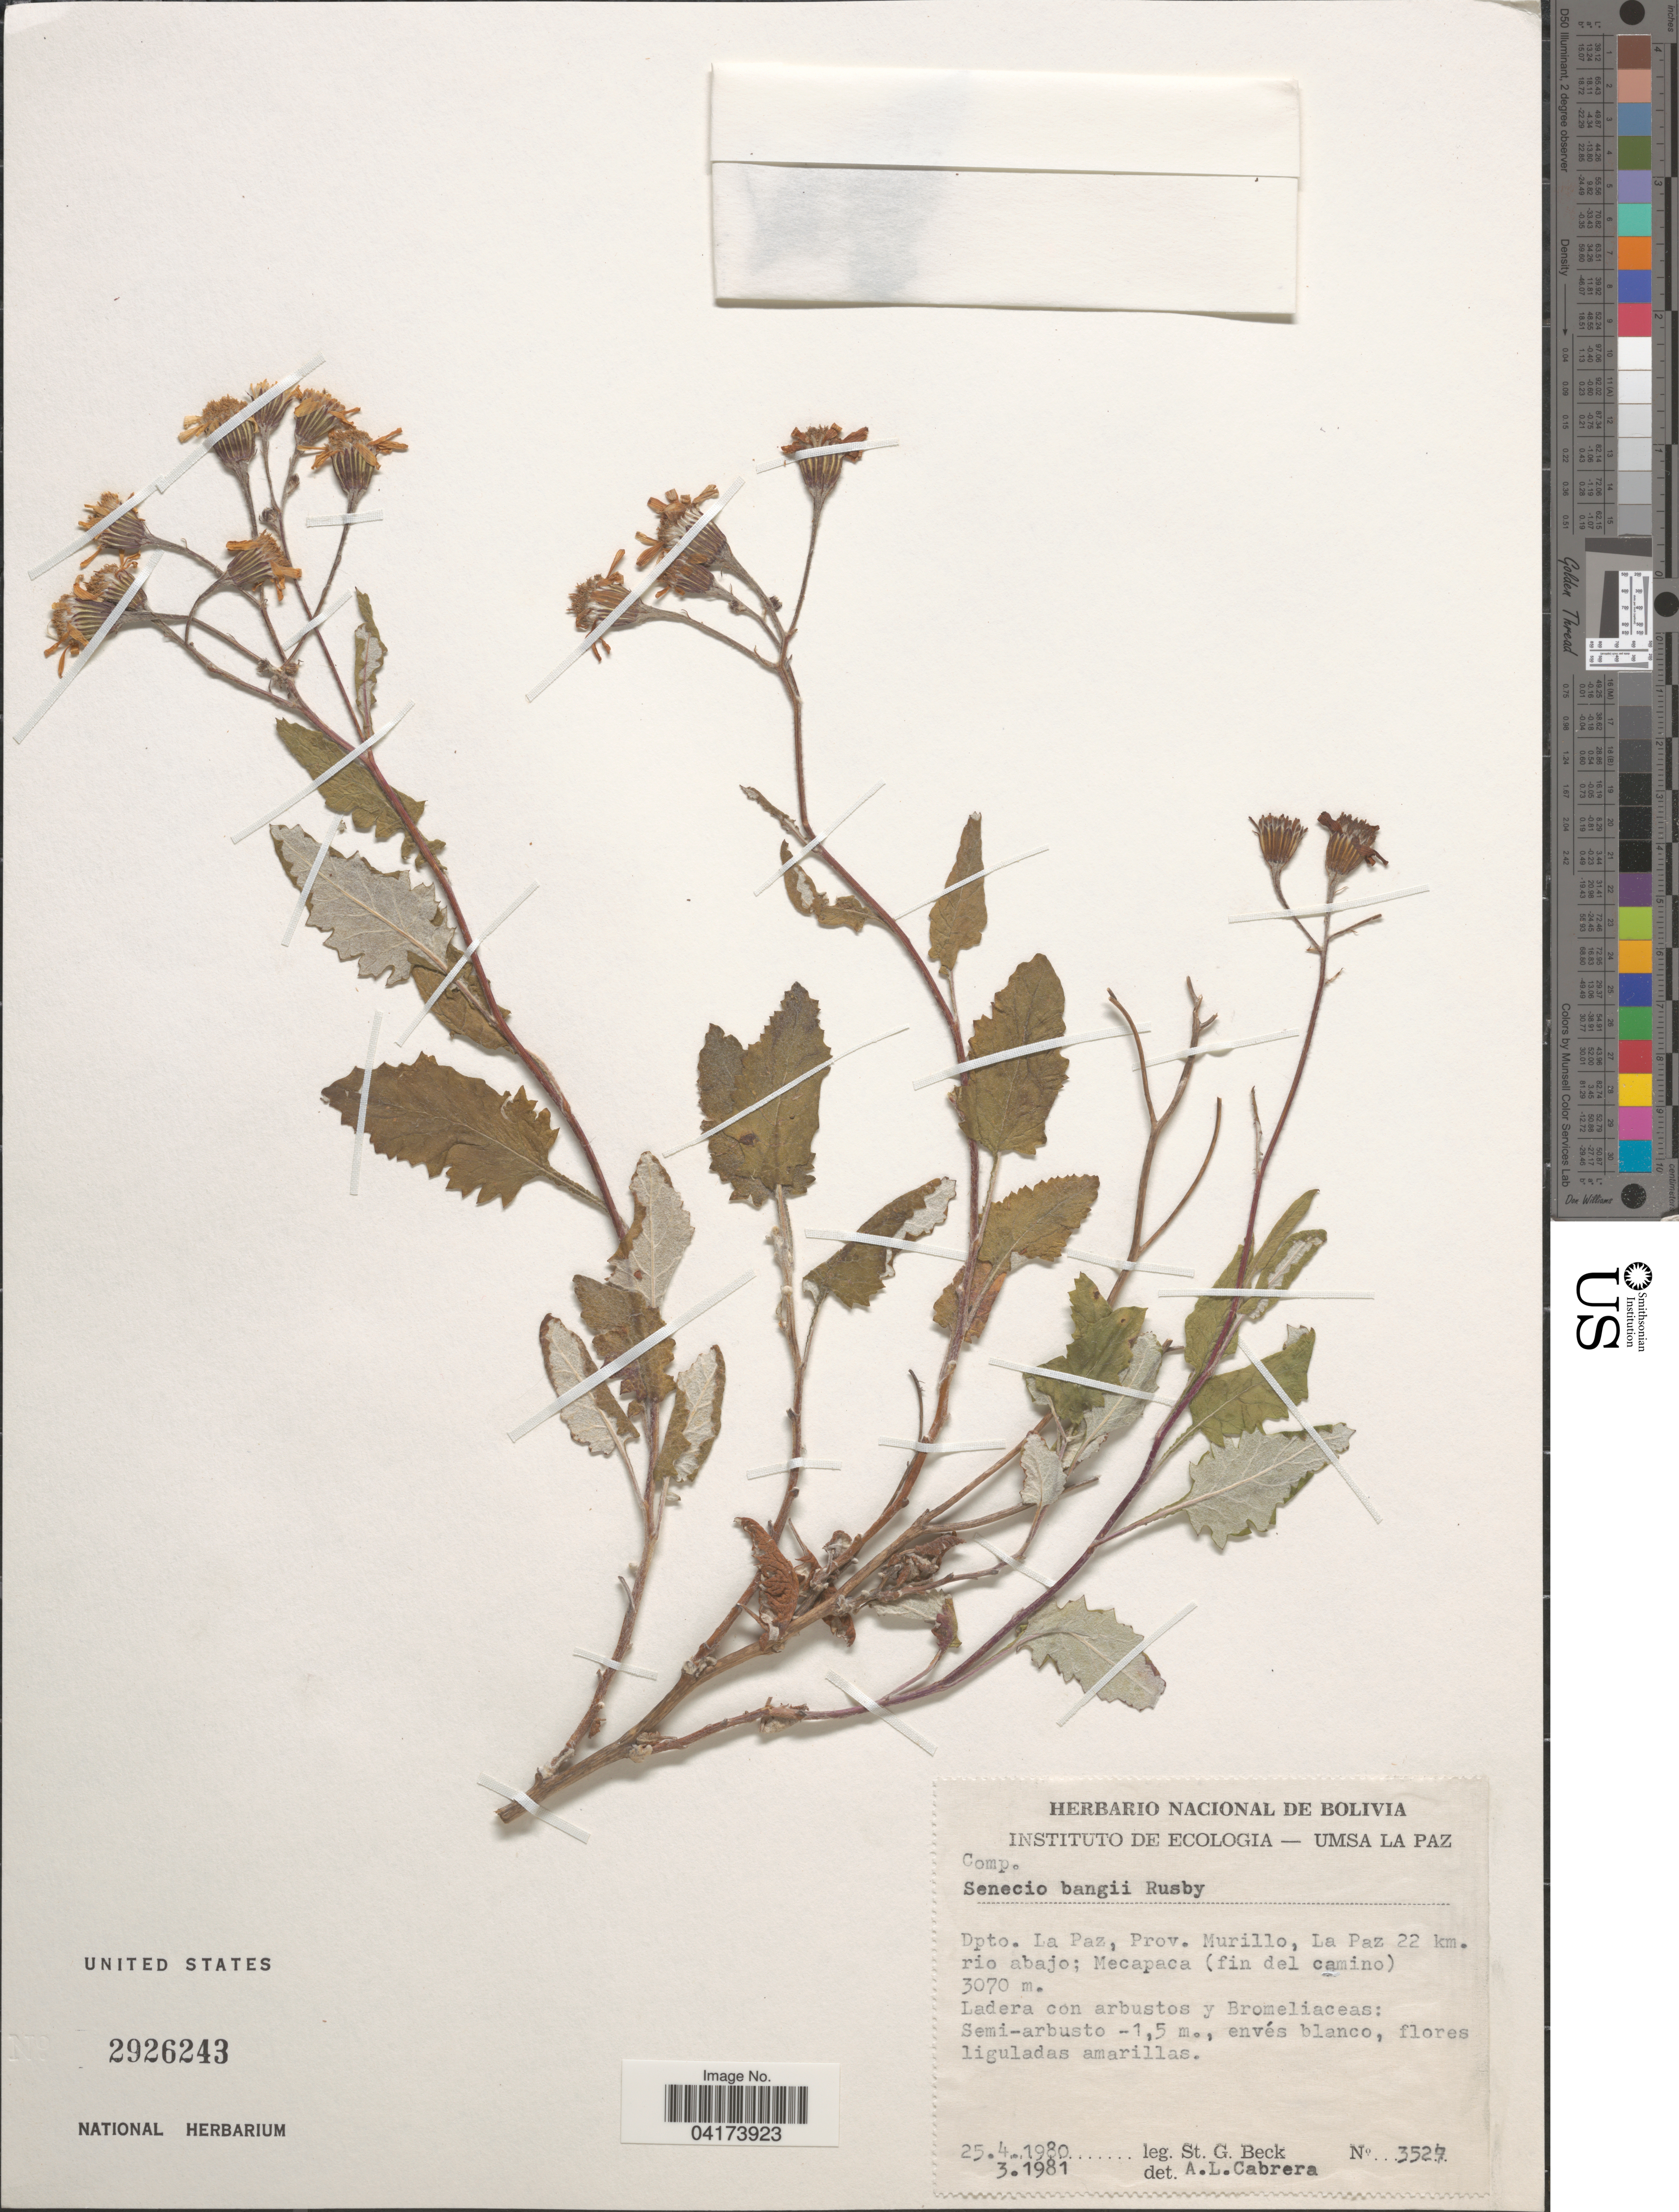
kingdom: Plantae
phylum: Tracheophyta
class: Magnoliopsida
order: Asterales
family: Asteraceae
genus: Senecio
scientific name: Senecio bangii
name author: Rusby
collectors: S. G. Beck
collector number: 3527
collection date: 1980-04-25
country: Bolivia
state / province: La Paz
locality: Dpto. La Paz, Prov. Murillo, La Paz 22 km. rio abajo; Mecapaca (fin del camino).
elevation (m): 3070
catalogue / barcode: US 2926243